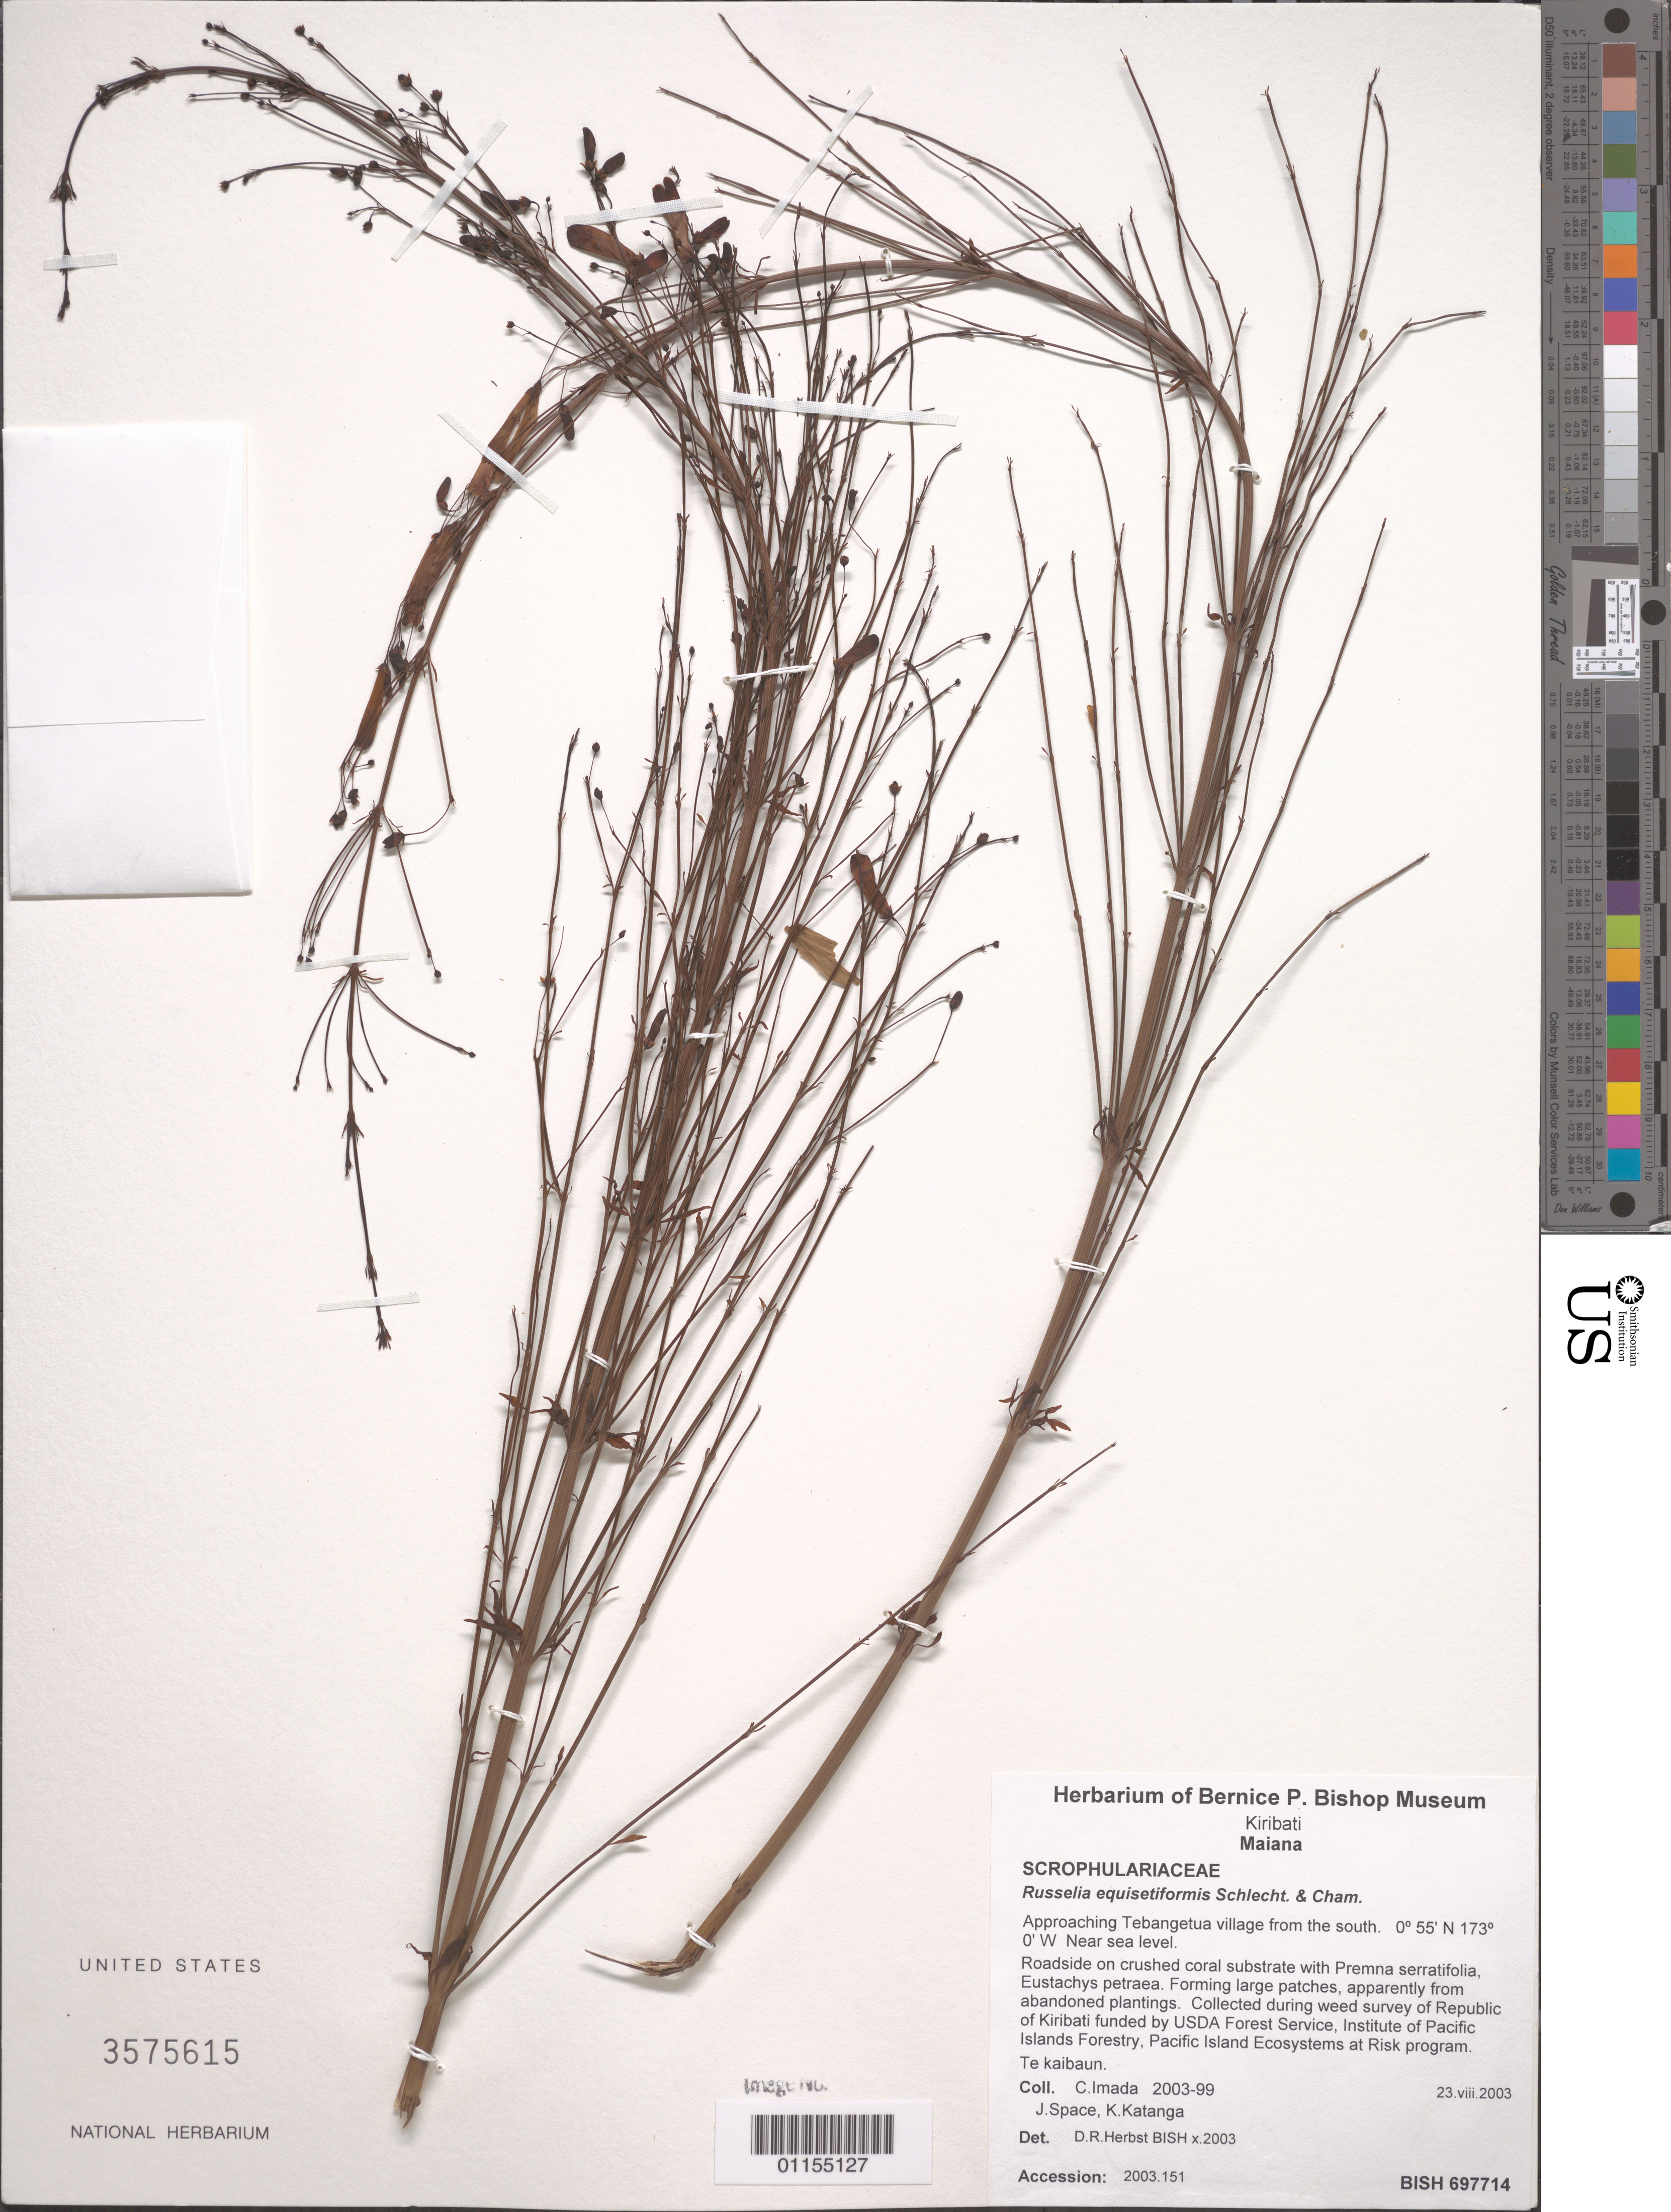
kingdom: Plantae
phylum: Tracheophyta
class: Magnoliopsida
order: Lamiales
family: Plantaginaceae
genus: Russelia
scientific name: Russelia equisetiformis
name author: Schltdl. & Cham.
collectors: C. Imada, J. Space & K. Katanga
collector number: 2003-99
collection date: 2003-08-23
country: Kiribati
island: Maiana Atoll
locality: Approaching Tebangetua village from the south.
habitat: Roadside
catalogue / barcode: US 3575615